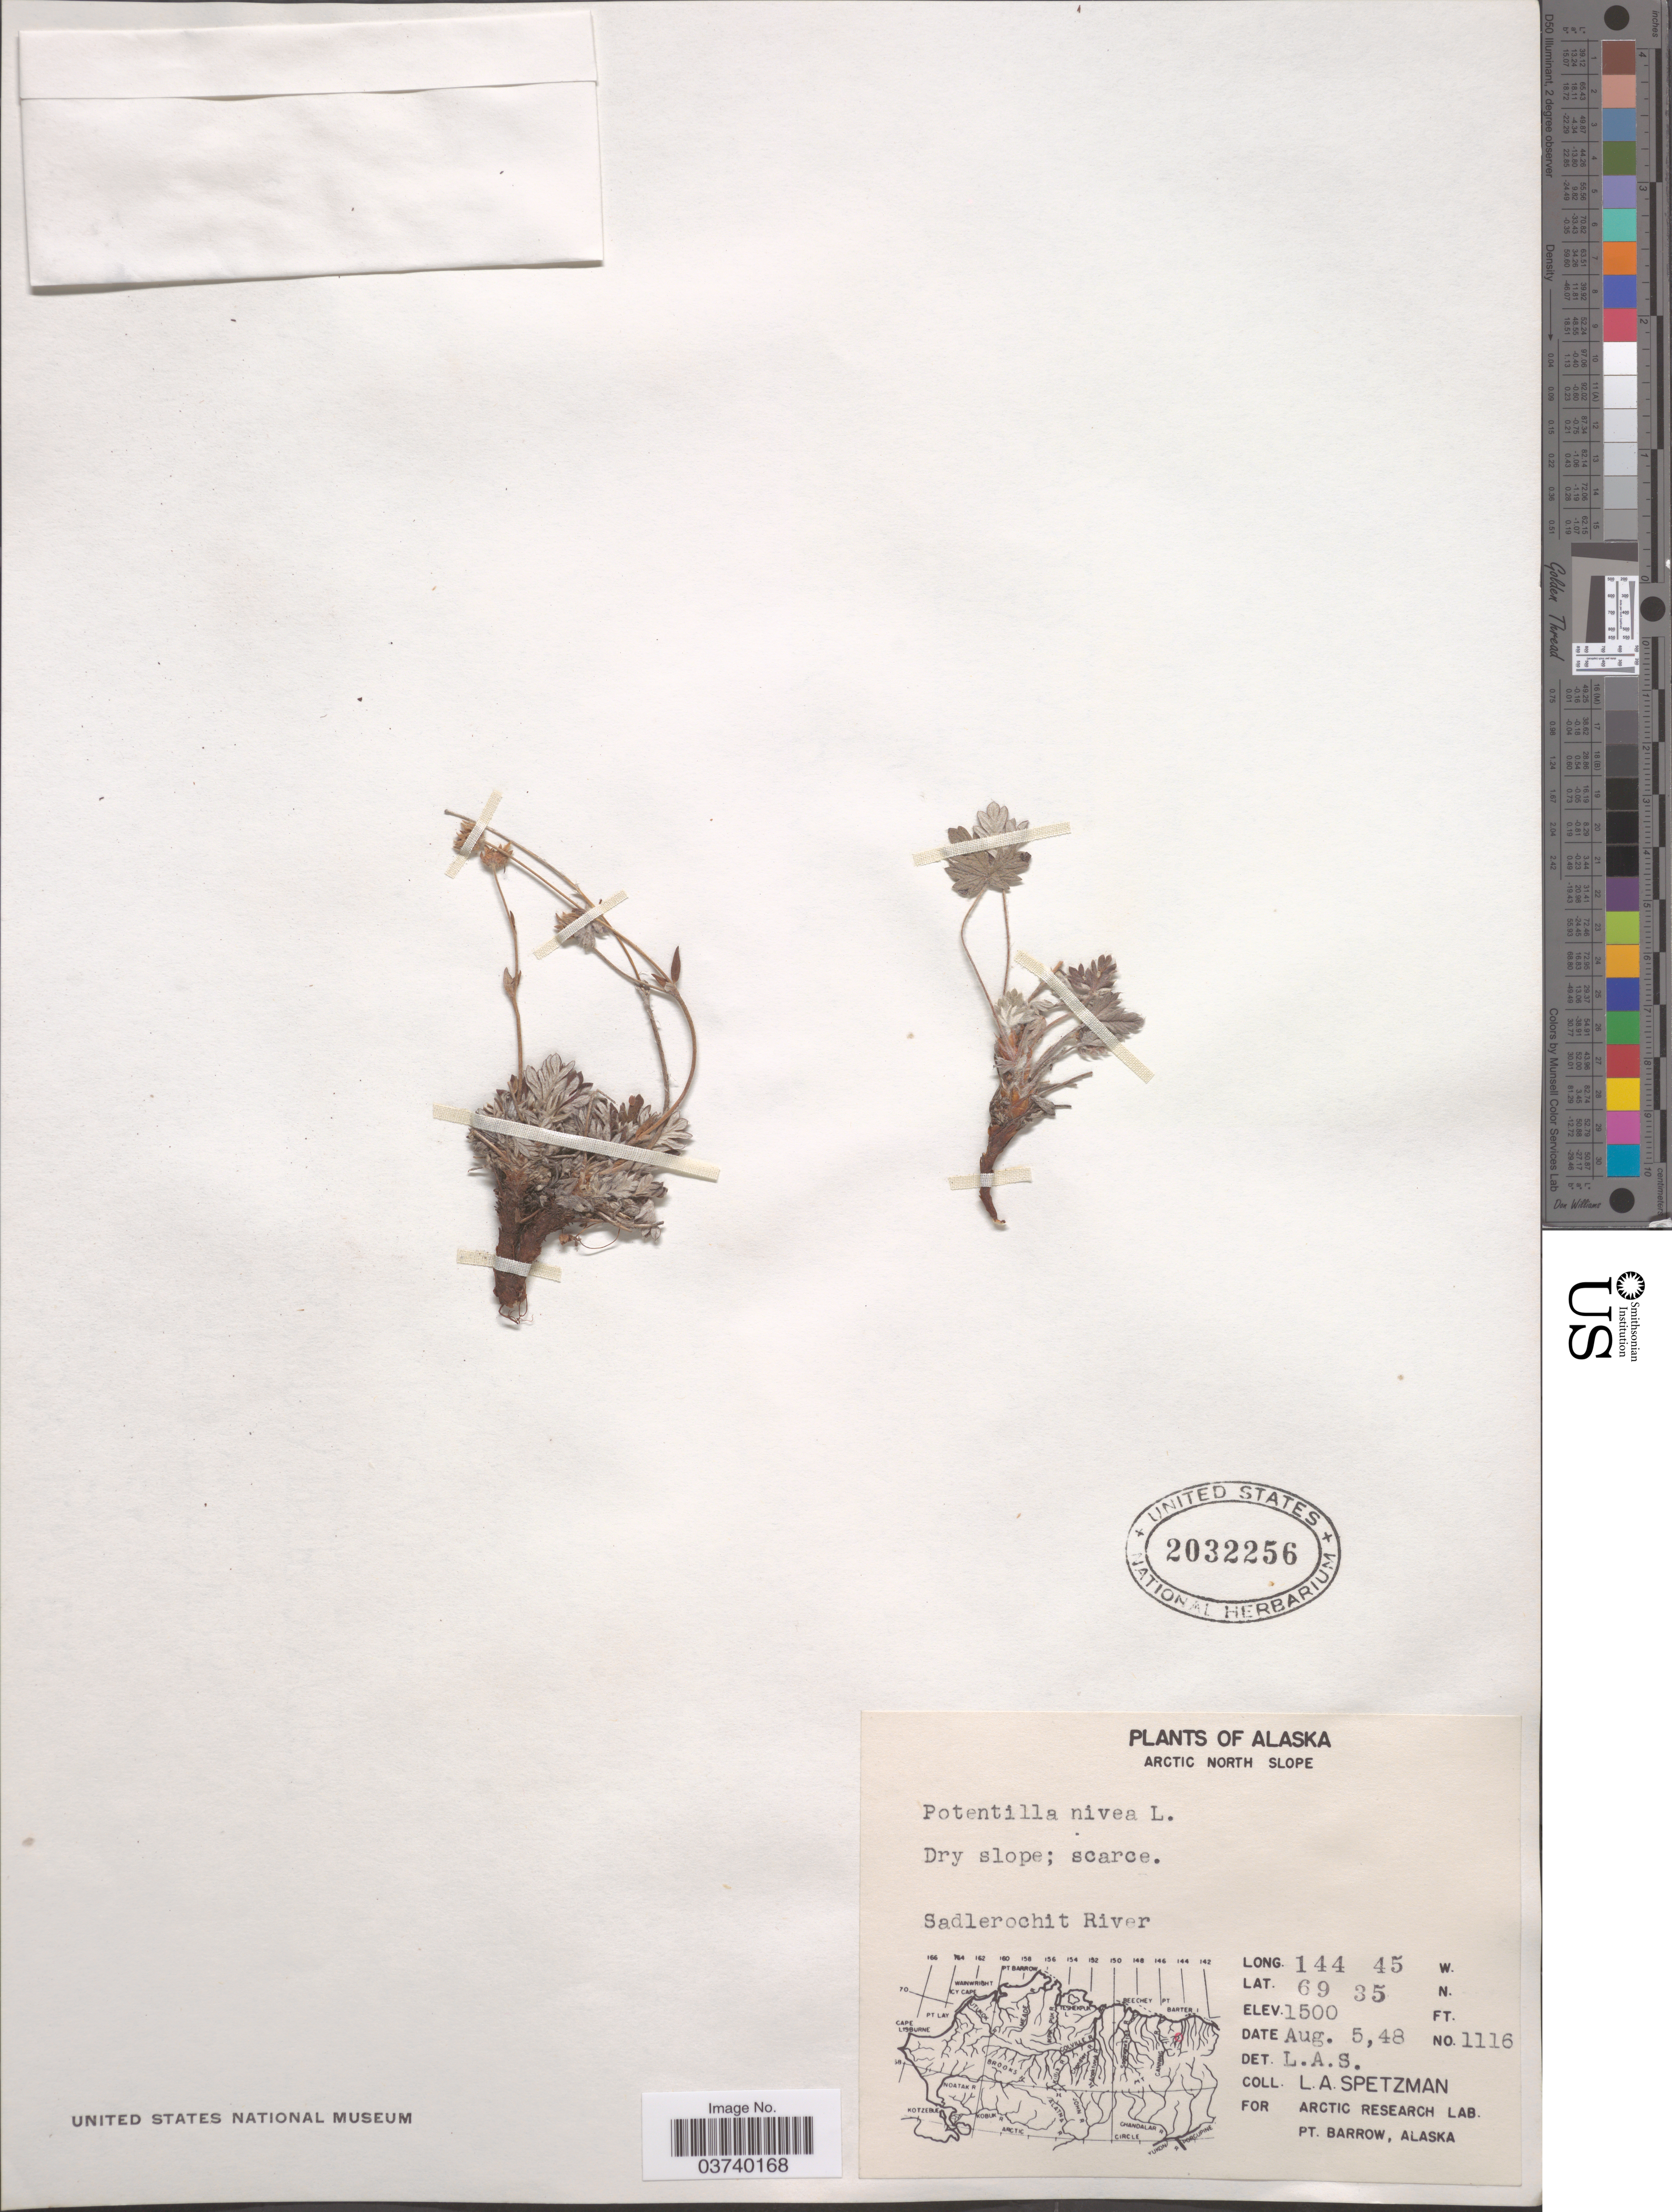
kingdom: Plantae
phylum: Tracheophyta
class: Magnoliopsida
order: Rosales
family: Rosaceae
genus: Potentilla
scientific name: Potentilla nivea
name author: L.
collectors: L. Spetzman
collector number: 1116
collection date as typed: Transcribed d/m/y: 5/8/48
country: United States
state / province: Alaska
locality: Arctic North Slope. Sadlerochit River.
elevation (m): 457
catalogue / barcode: US 2032256